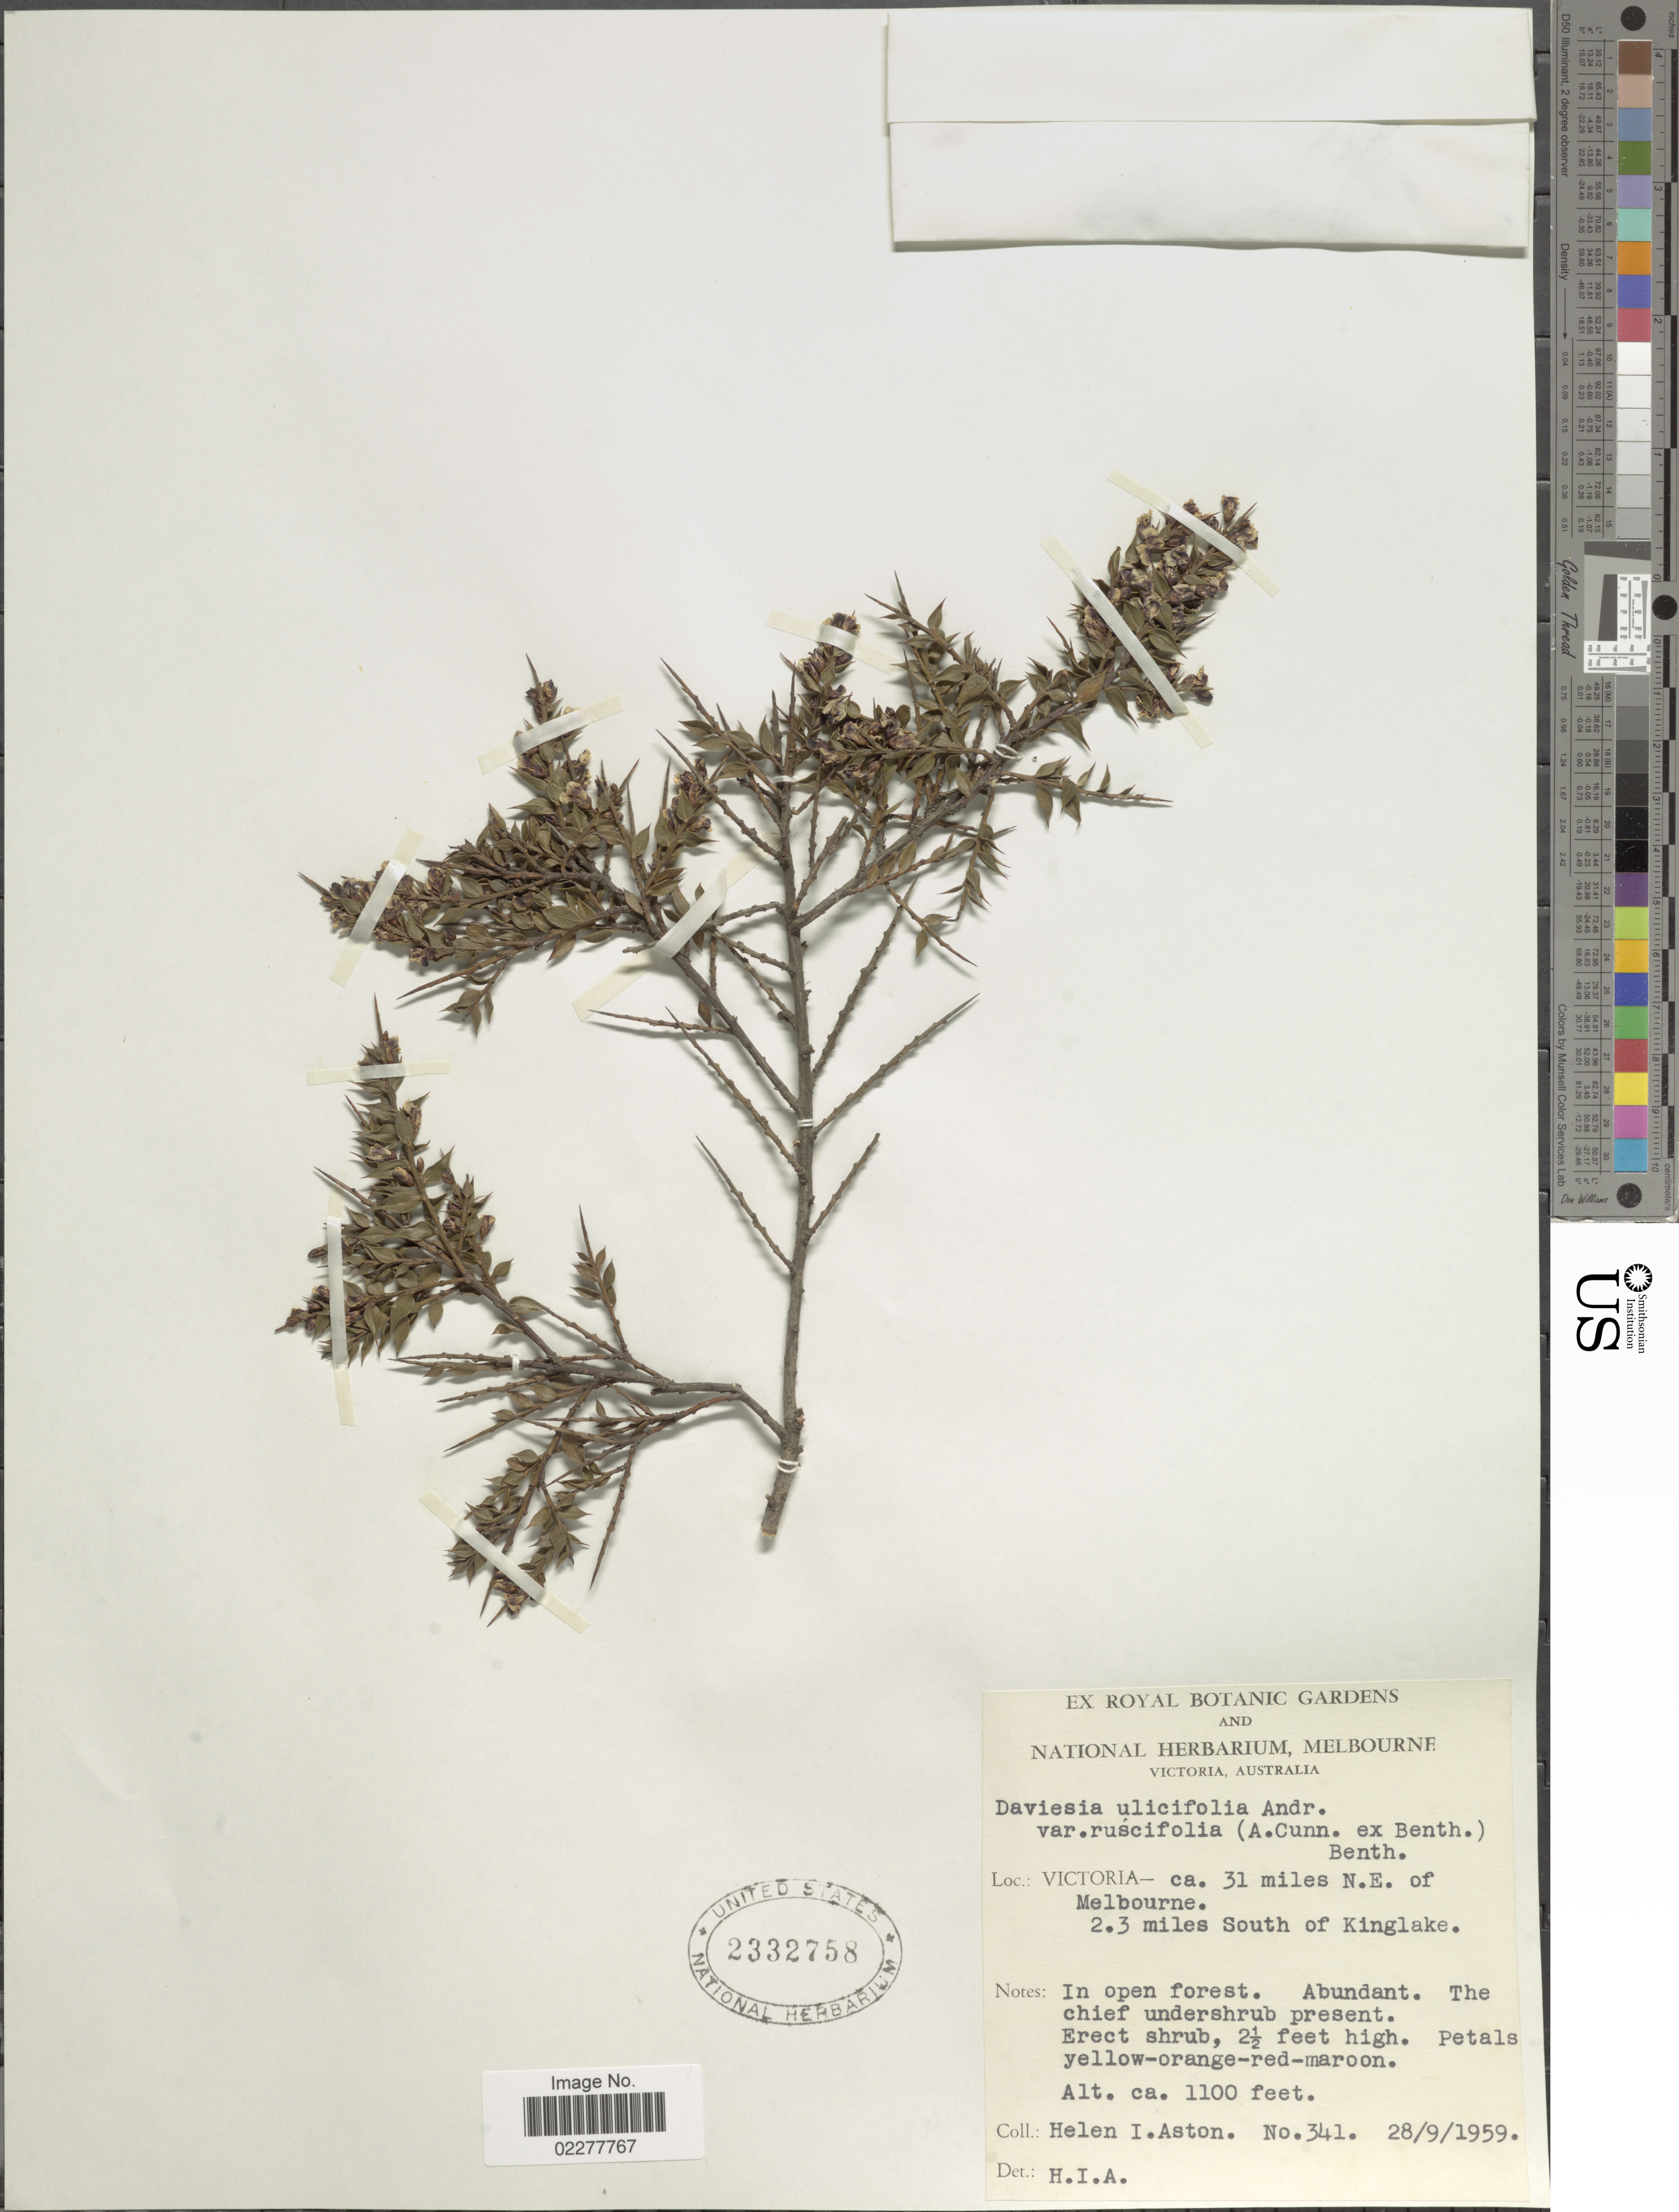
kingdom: Plantae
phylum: Tracheophyta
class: Magnoliopsida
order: Fabales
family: Fabaceae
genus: Daviesia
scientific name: Daviesia ulicifolia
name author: Andrews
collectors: H. I. Aston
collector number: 341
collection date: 1959-09-28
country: Australia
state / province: Victoria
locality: Victoria - ca. 31 miles N.E. of Melbourne. 2.3 miles South of Kinglake.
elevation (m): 335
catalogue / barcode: US 2332758